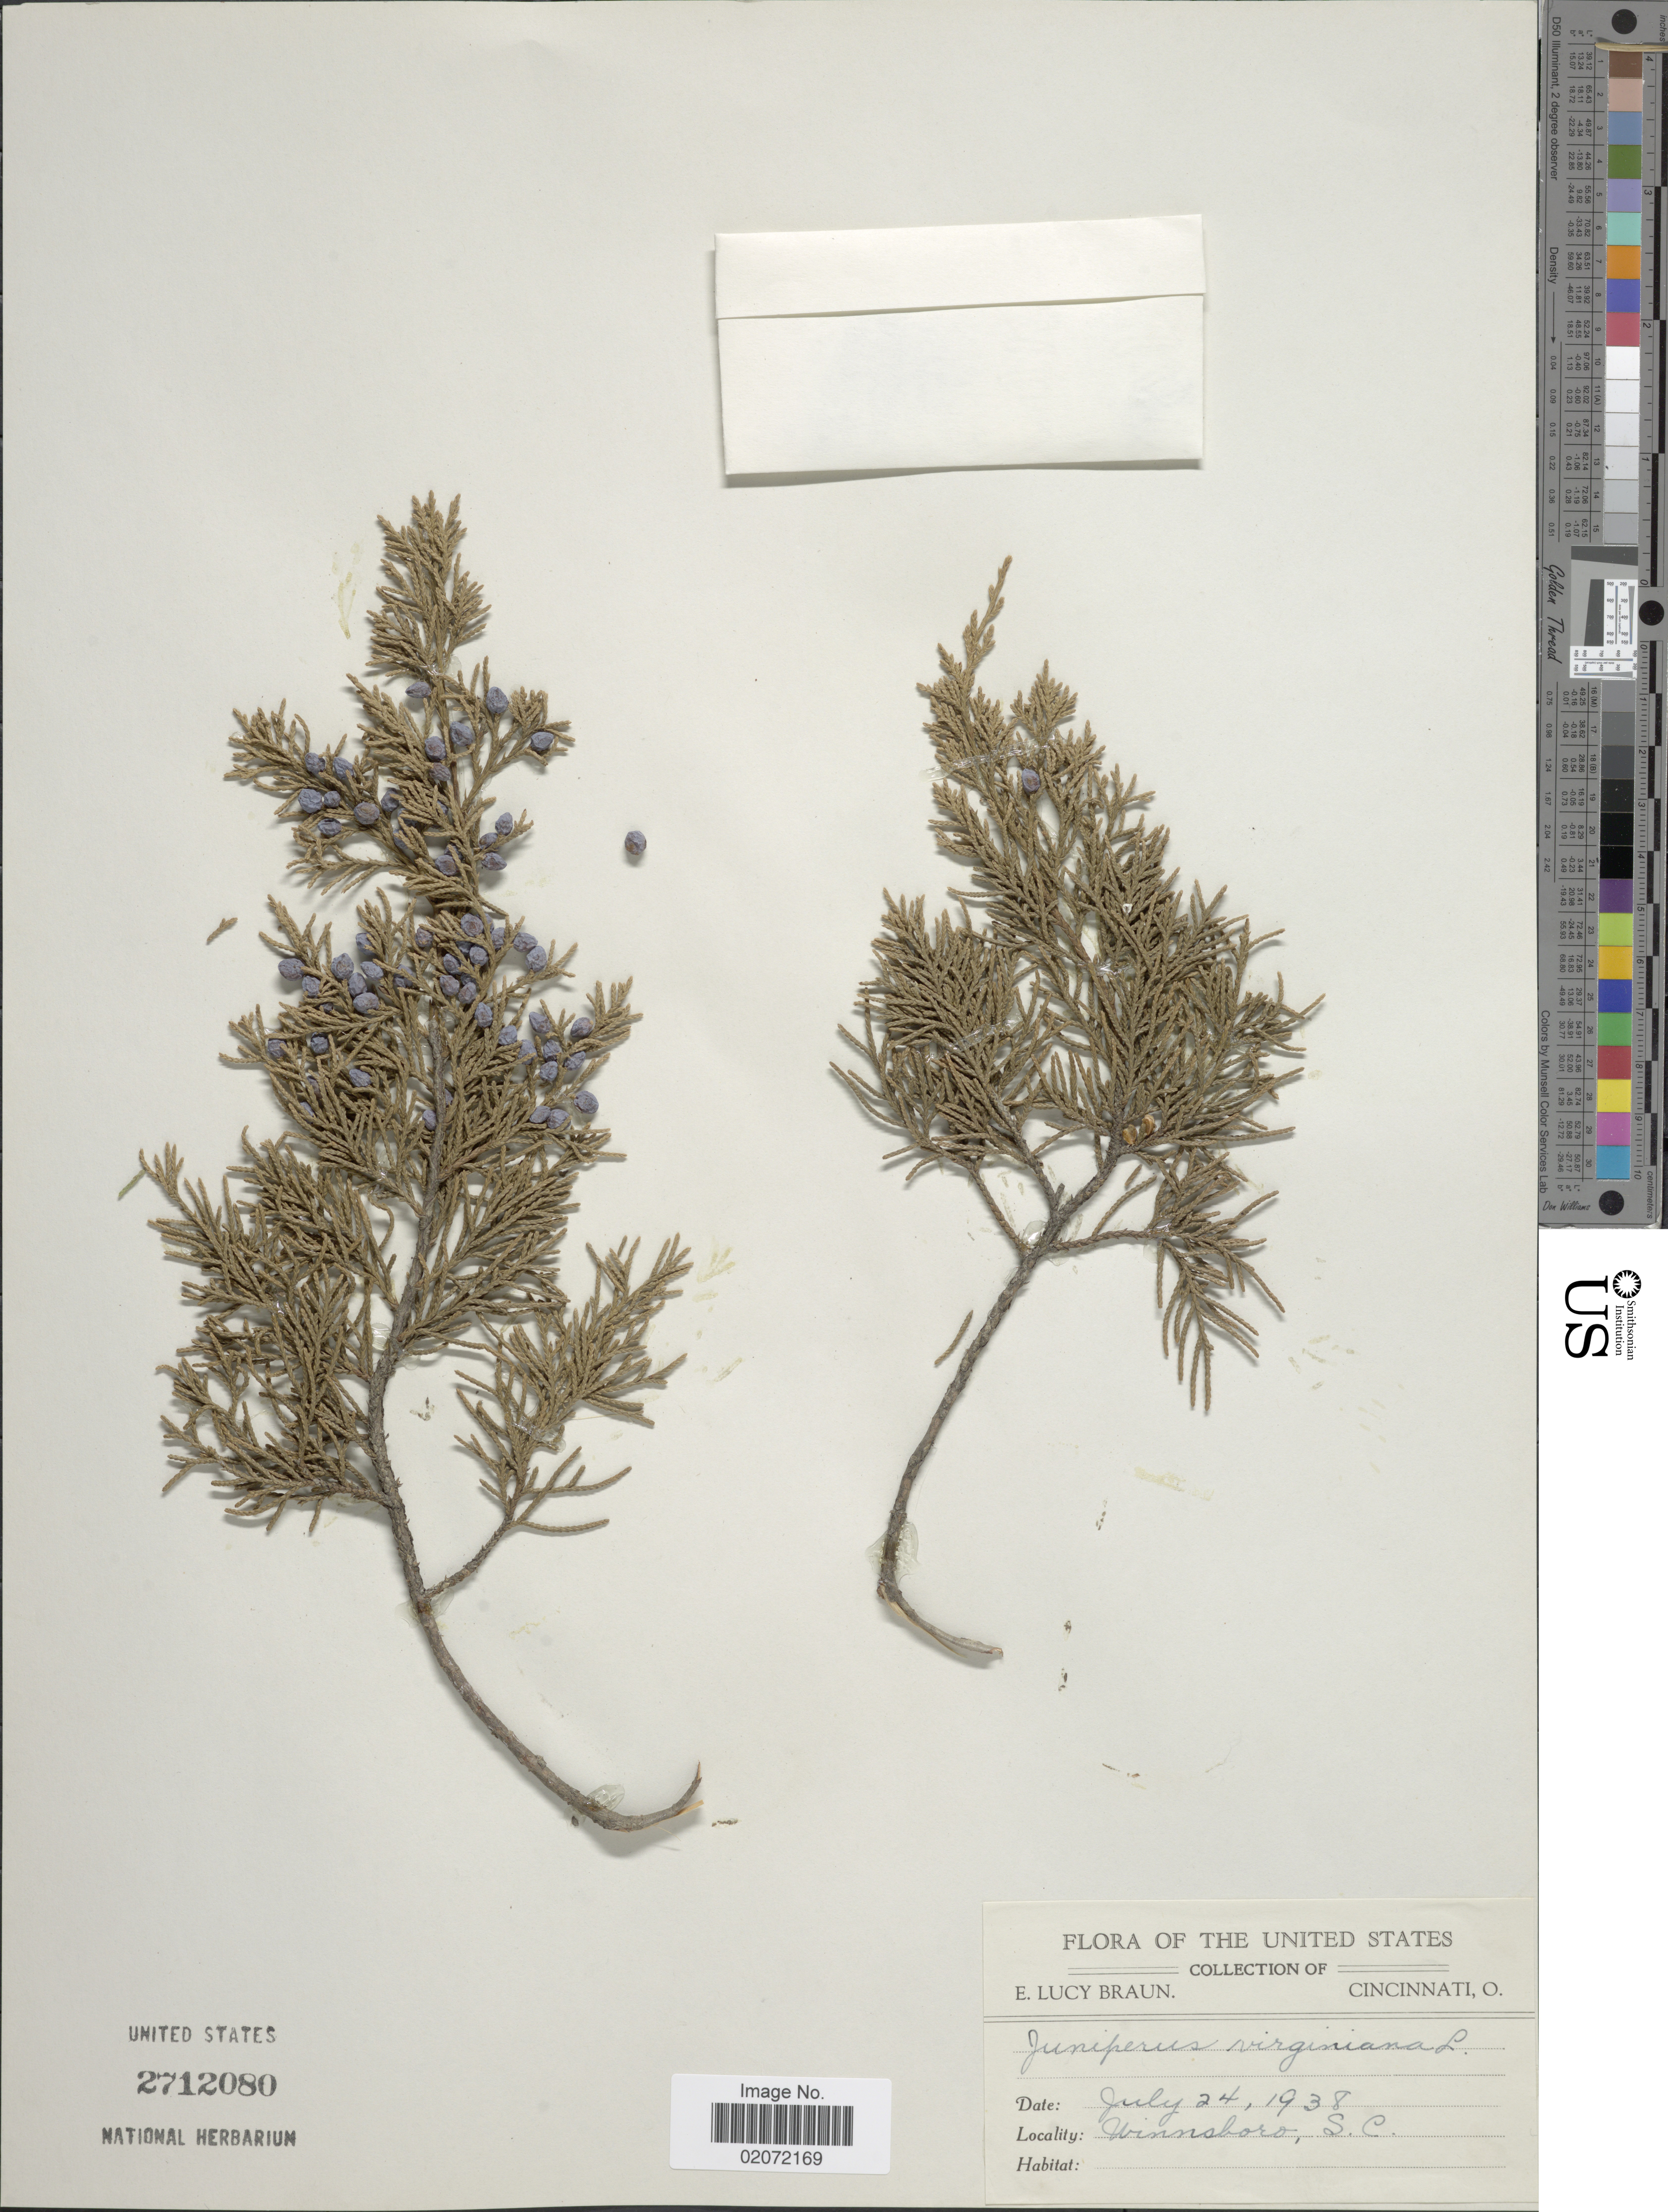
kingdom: Plantae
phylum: Tracheophyta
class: Pinopsida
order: Pinales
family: Cupressaceae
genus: Juniperus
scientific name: Juniperus virginiana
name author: L.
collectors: E. L. Braun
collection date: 1938-07-24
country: United States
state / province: South Carolina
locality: Winnsborro, S.c.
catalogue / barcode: US 2712080